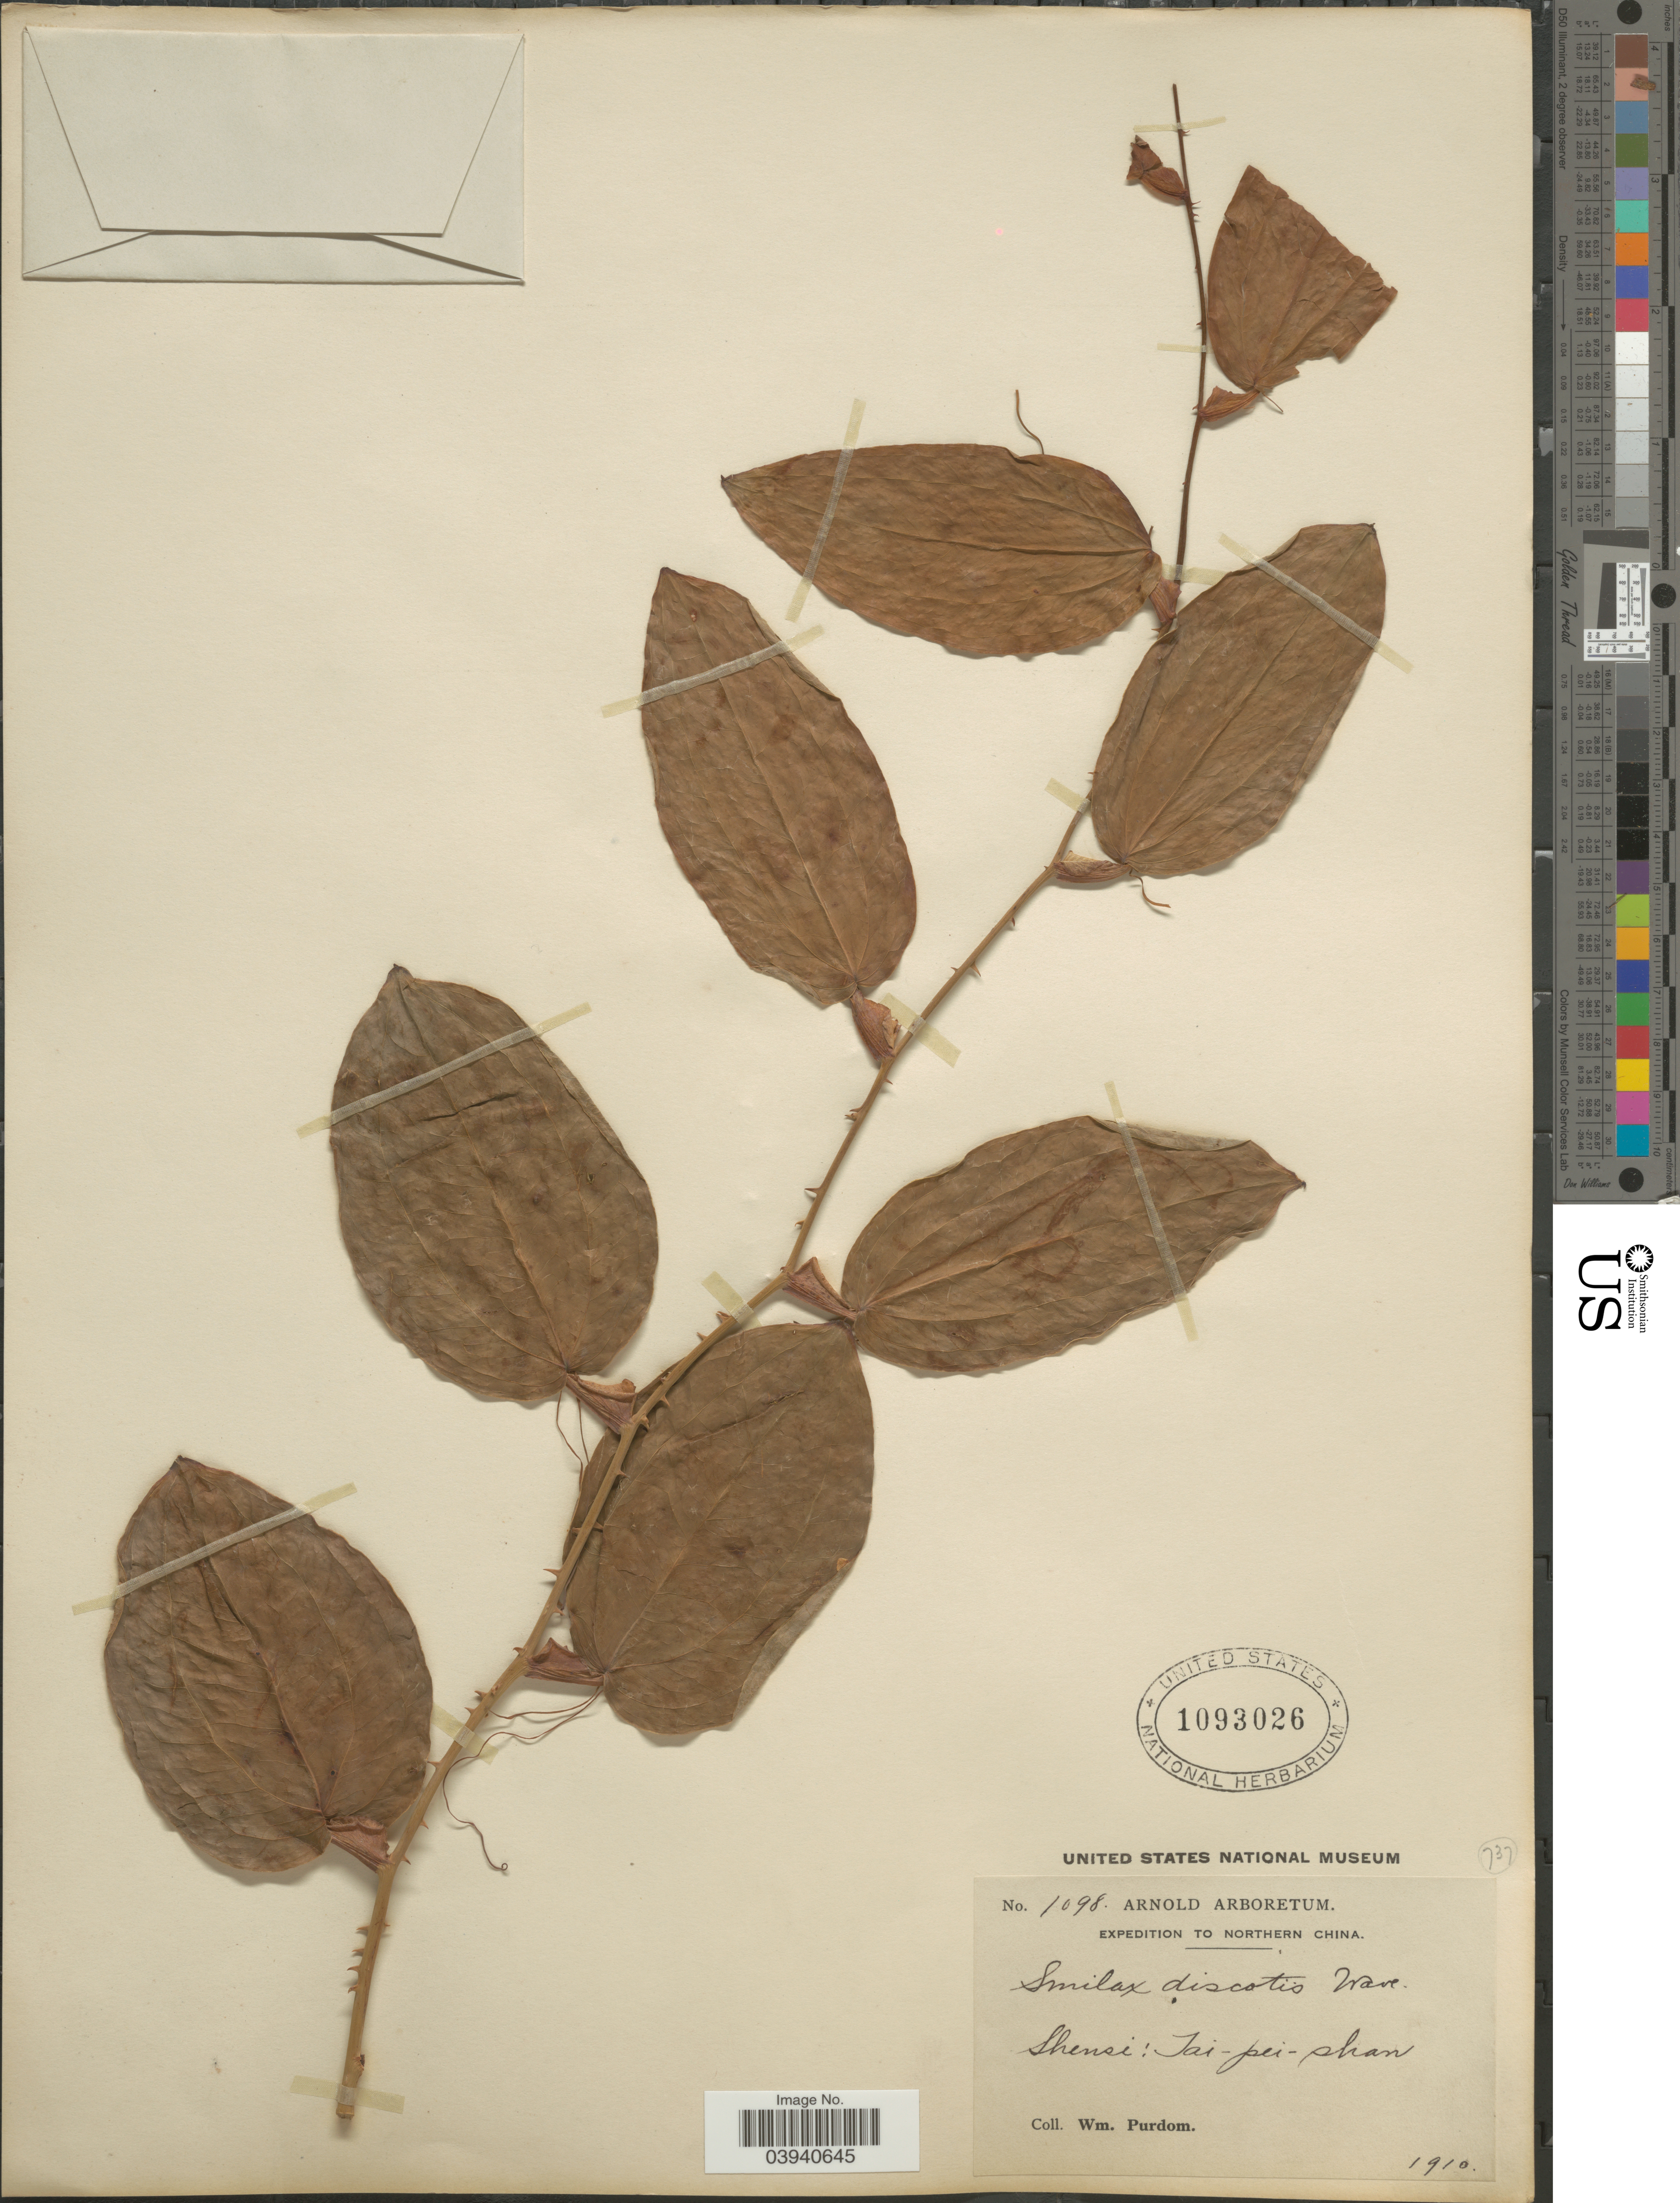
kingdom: Plantae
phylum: Tracheophyta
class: Liliopsida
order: Liliales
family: Smilacaceae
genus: Smilax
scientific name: Smilax discotis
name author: Warb.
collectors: W. Purdom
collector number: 1098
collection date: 1910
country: China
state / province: Shaanxi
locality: Northern China. Shensi: Tai-pei-shan.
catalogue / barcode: US 1093026